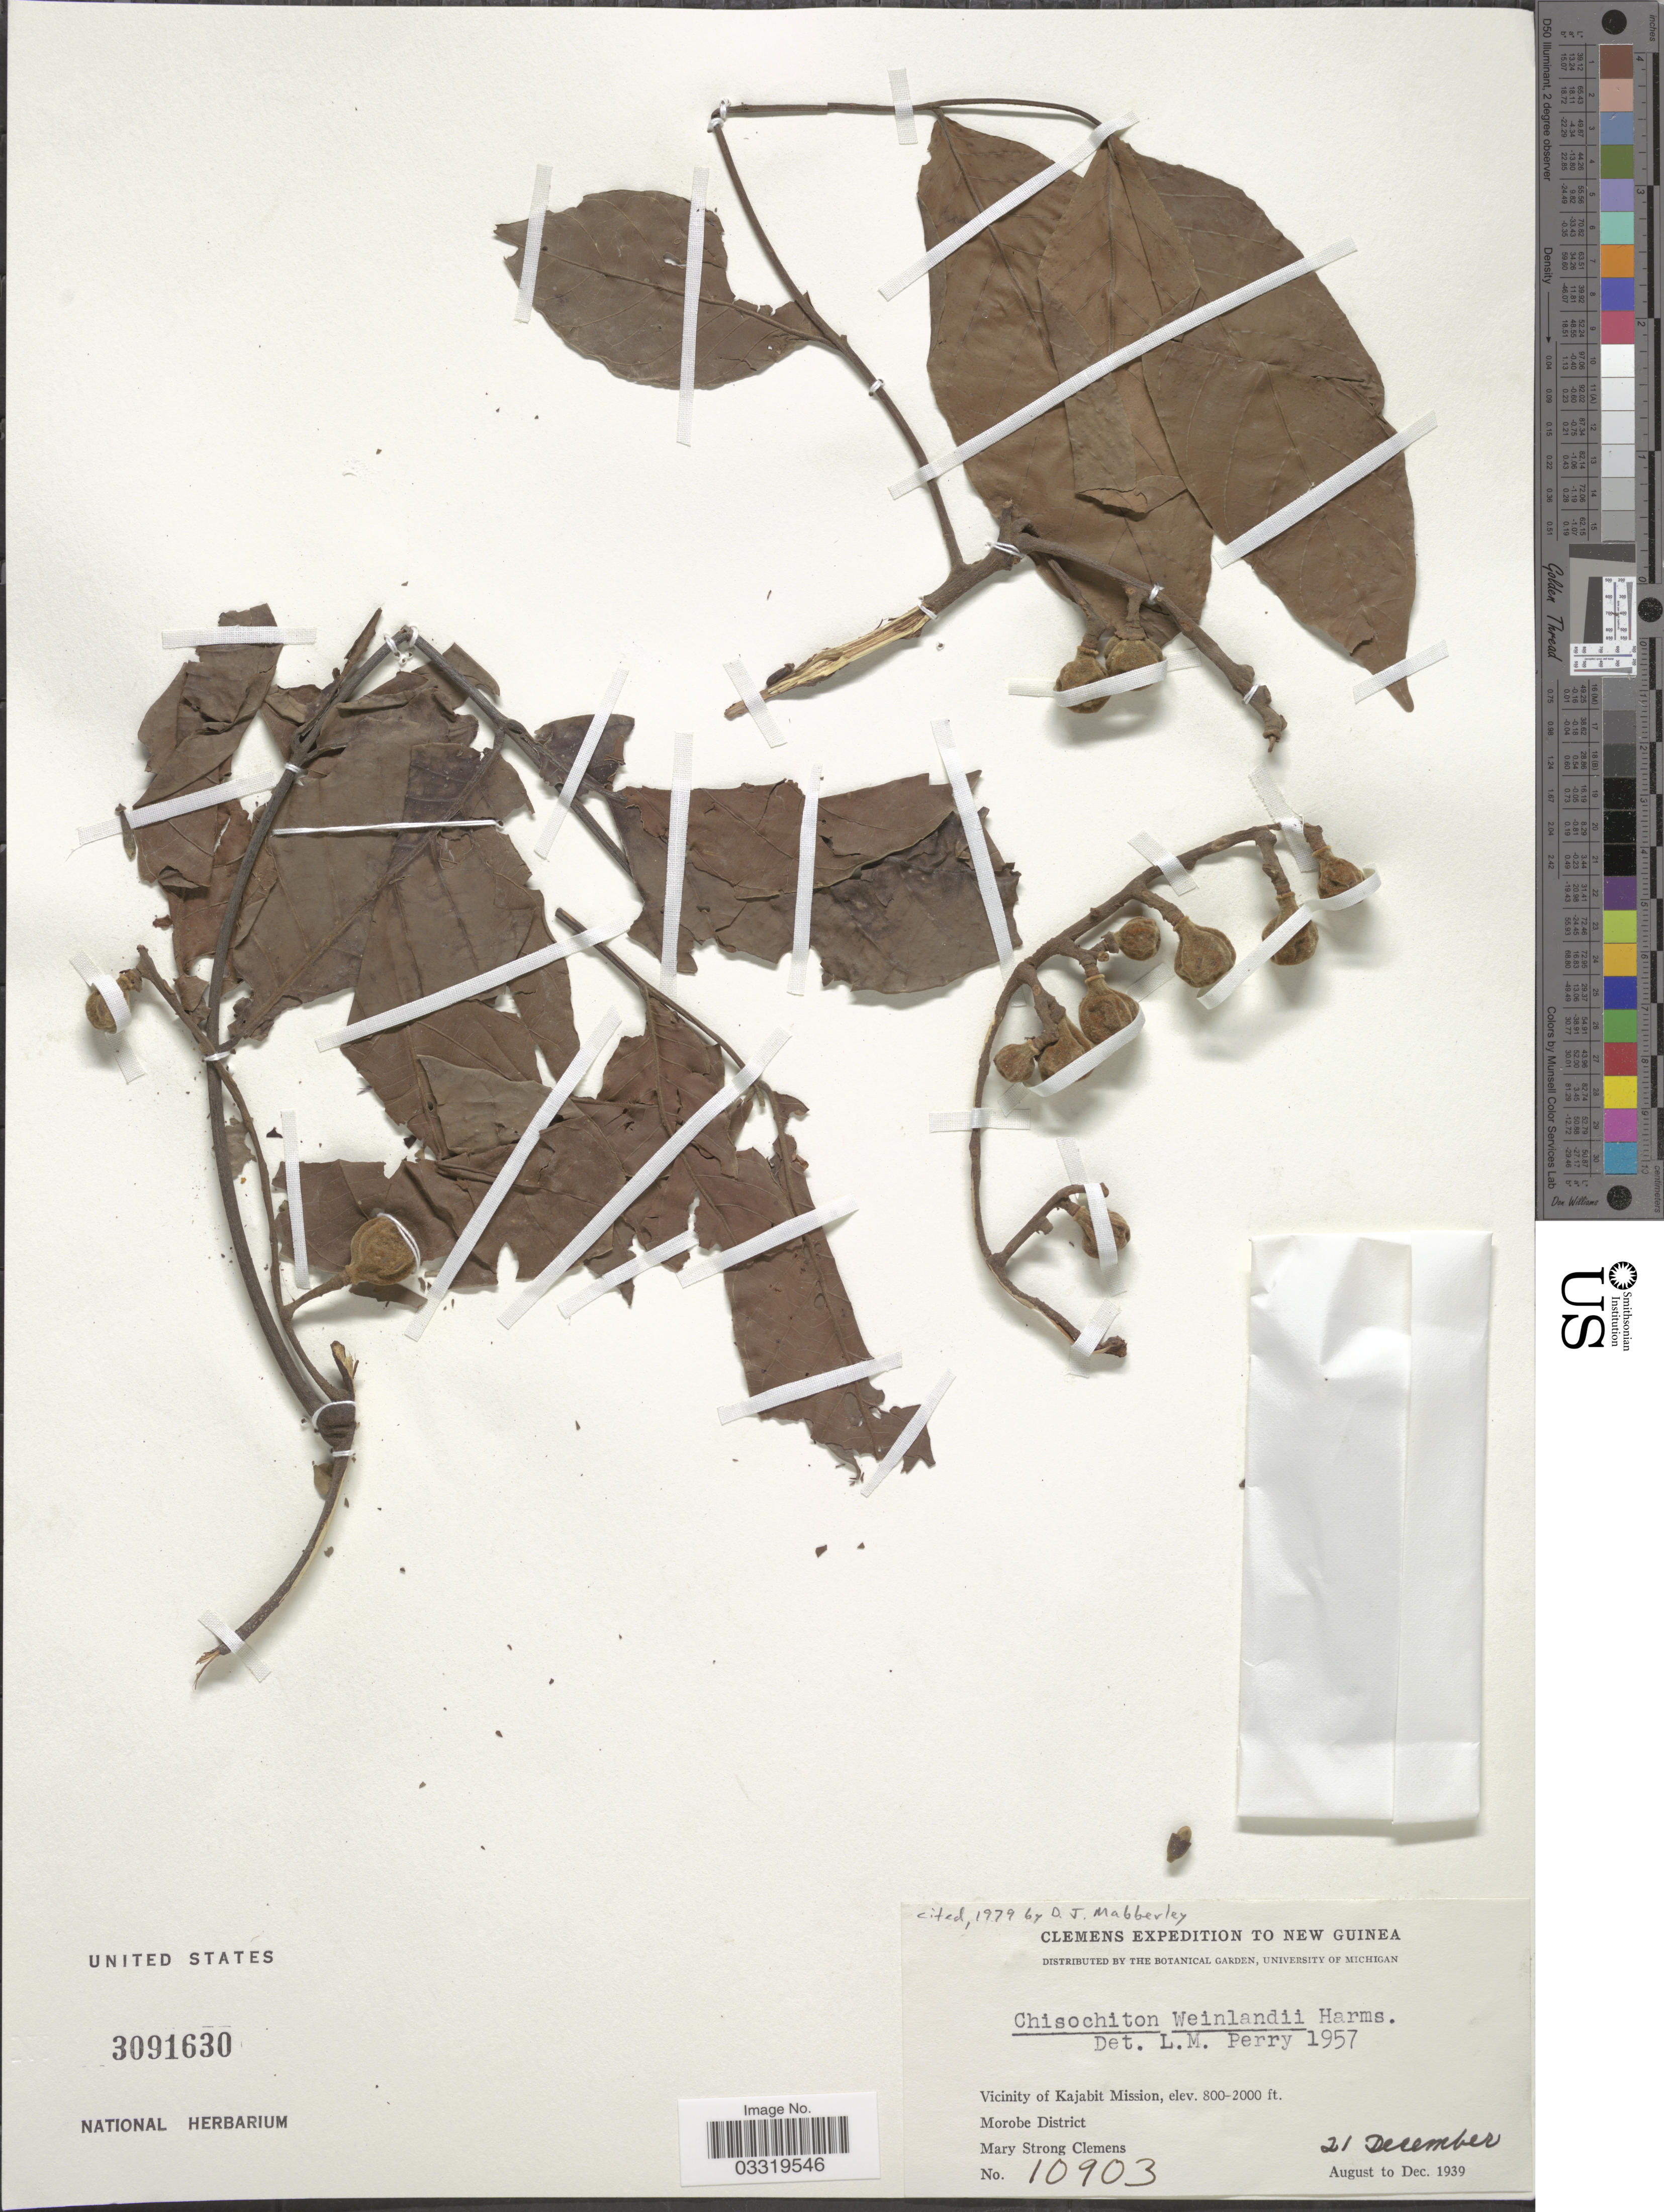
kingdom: Plantae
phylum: Tracheophyta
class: Magnoliopsida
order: Sapindales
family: Meliaceae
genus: Chisocheton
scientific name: Chisocheton lasiocarpus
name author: (Miq.) Valeton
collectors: M. S. Clemens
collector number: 10903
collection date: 1939-12-21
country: Papua New Guinea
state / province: Morobe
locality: New Guinea, Vicinity of Kajabit Mission, Morobe District.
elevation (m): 244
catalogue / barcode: US 3091630